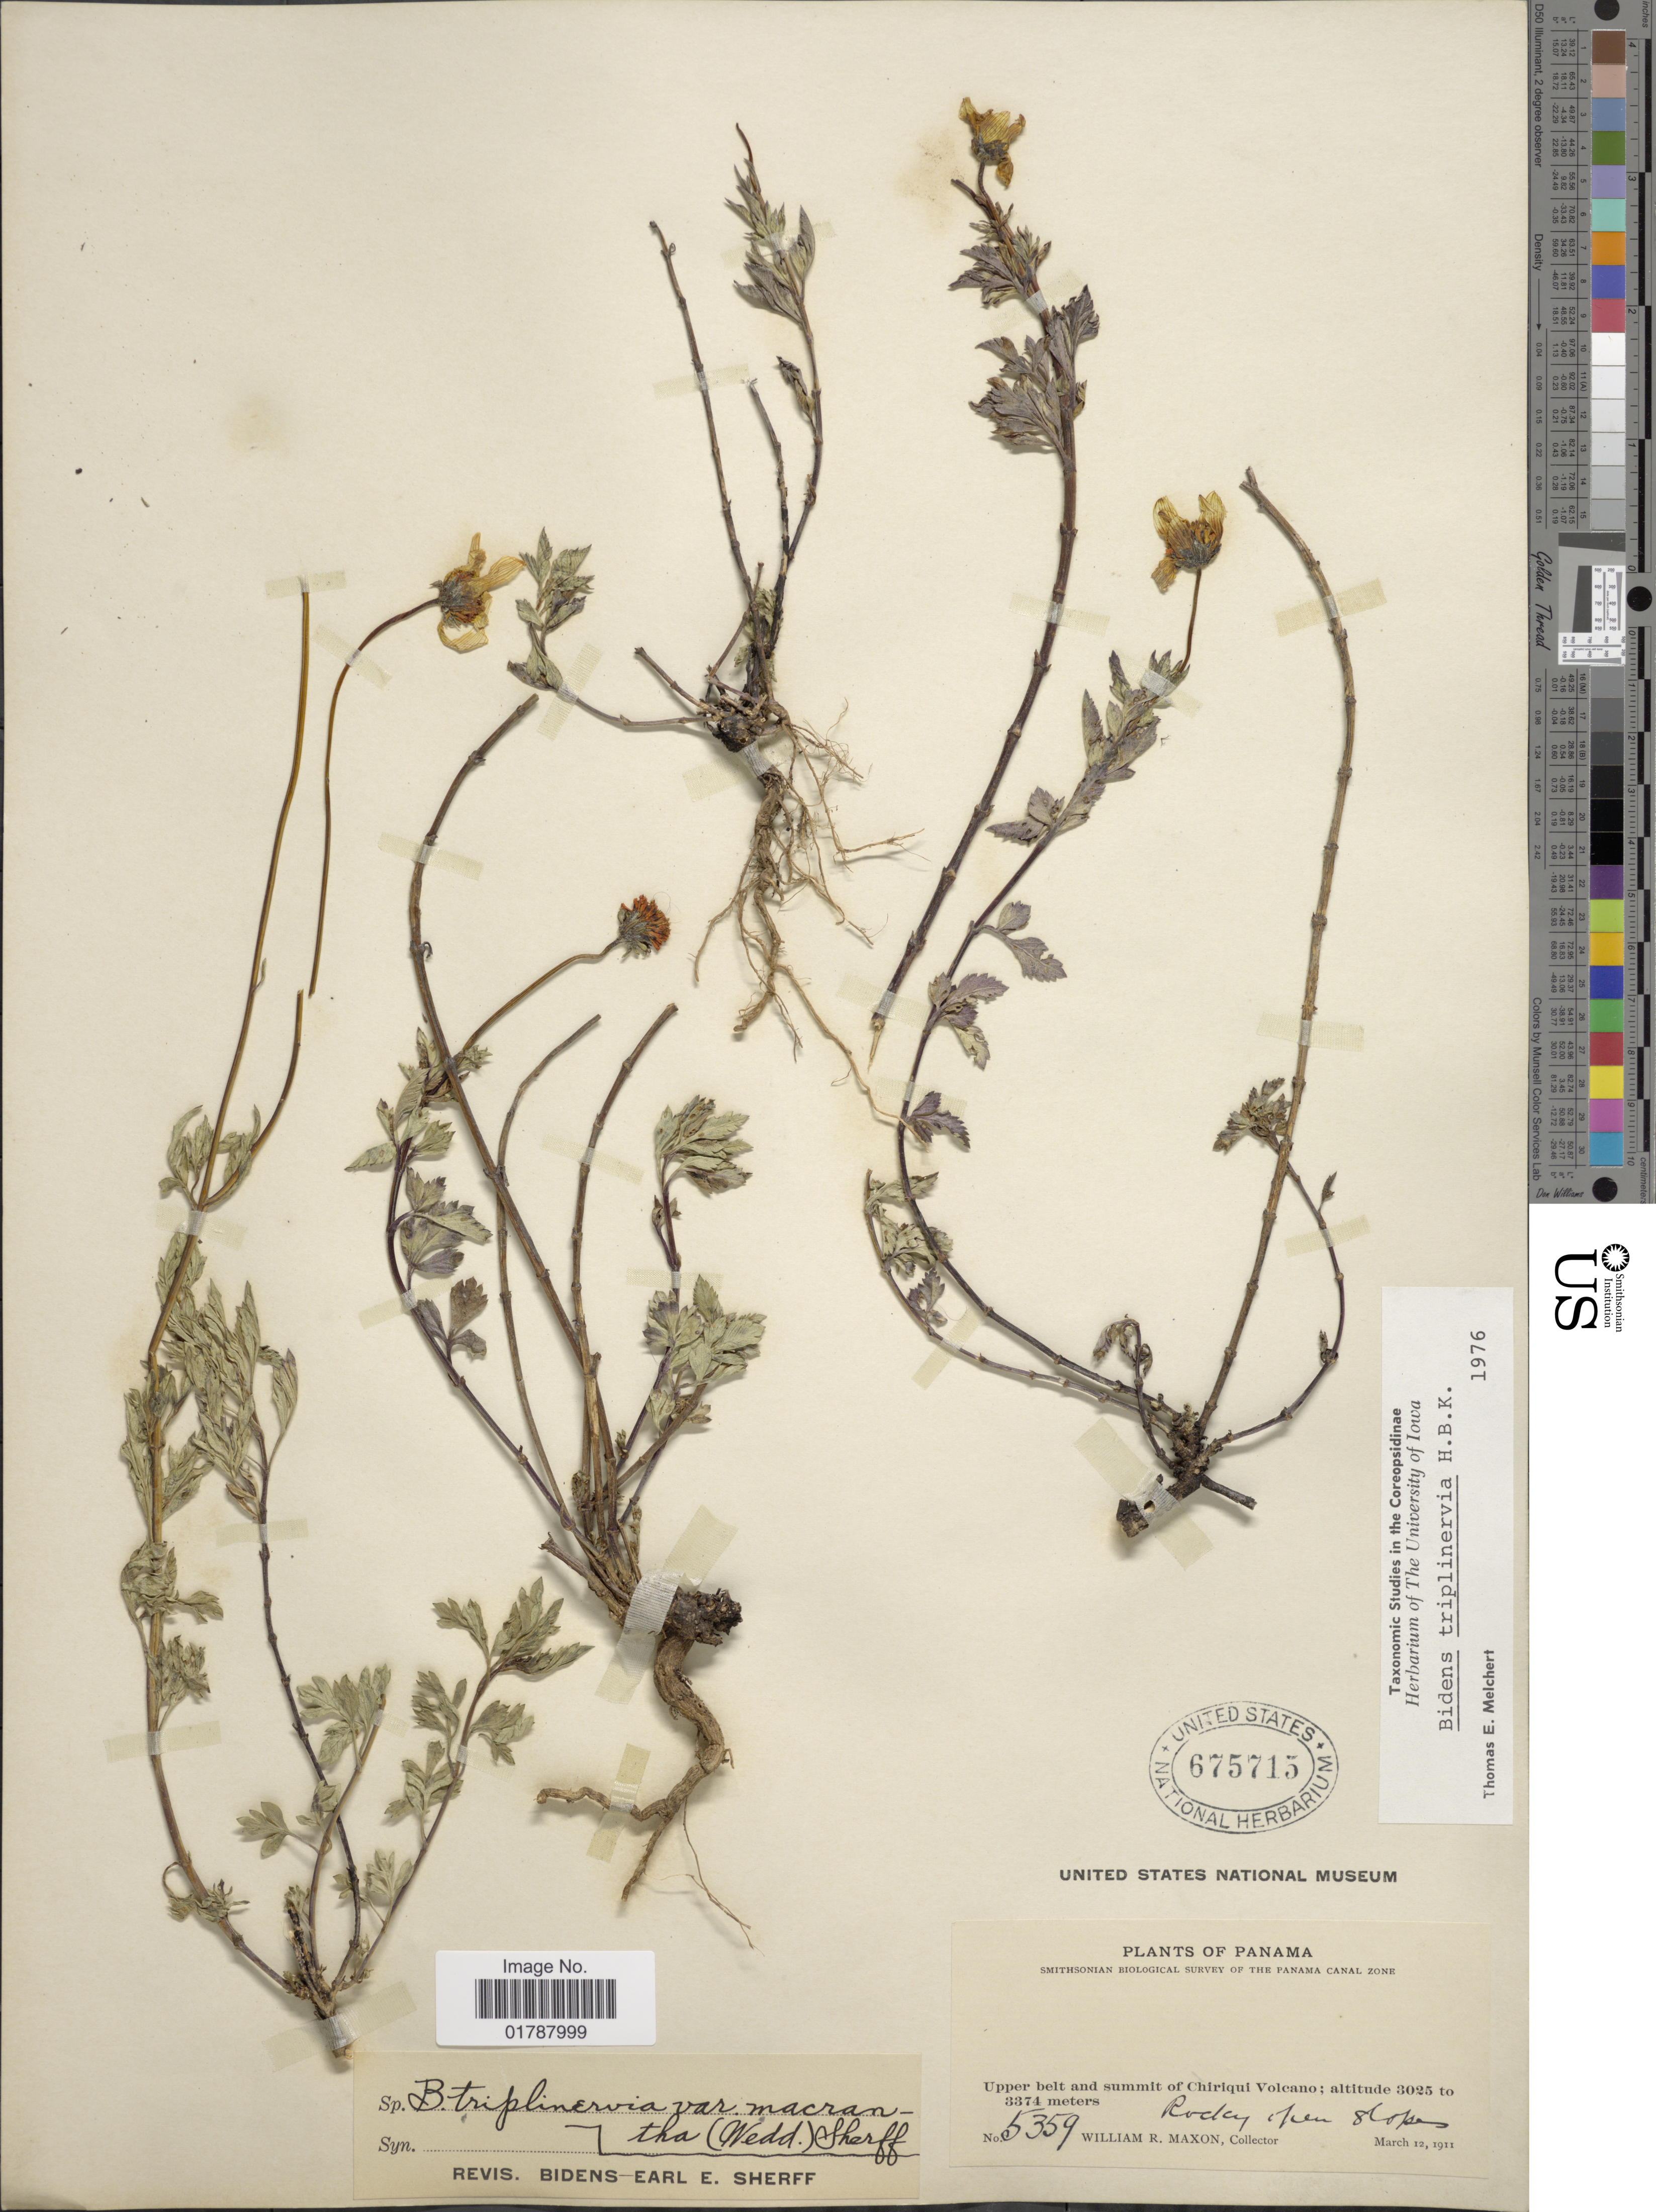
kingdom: Plantae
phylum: Tracheophyta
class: Magnoliopsida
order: Asterales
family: Asteraceae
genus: Bidens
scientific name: Bidens triplinervia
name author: Kunth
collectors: W. R. Maxon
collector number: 5359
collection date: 1911-03-12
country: Panama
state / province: Chiriqui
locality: Upper belt and summer of Chiriqui Volcano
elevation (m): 3025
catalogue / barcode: US 675715